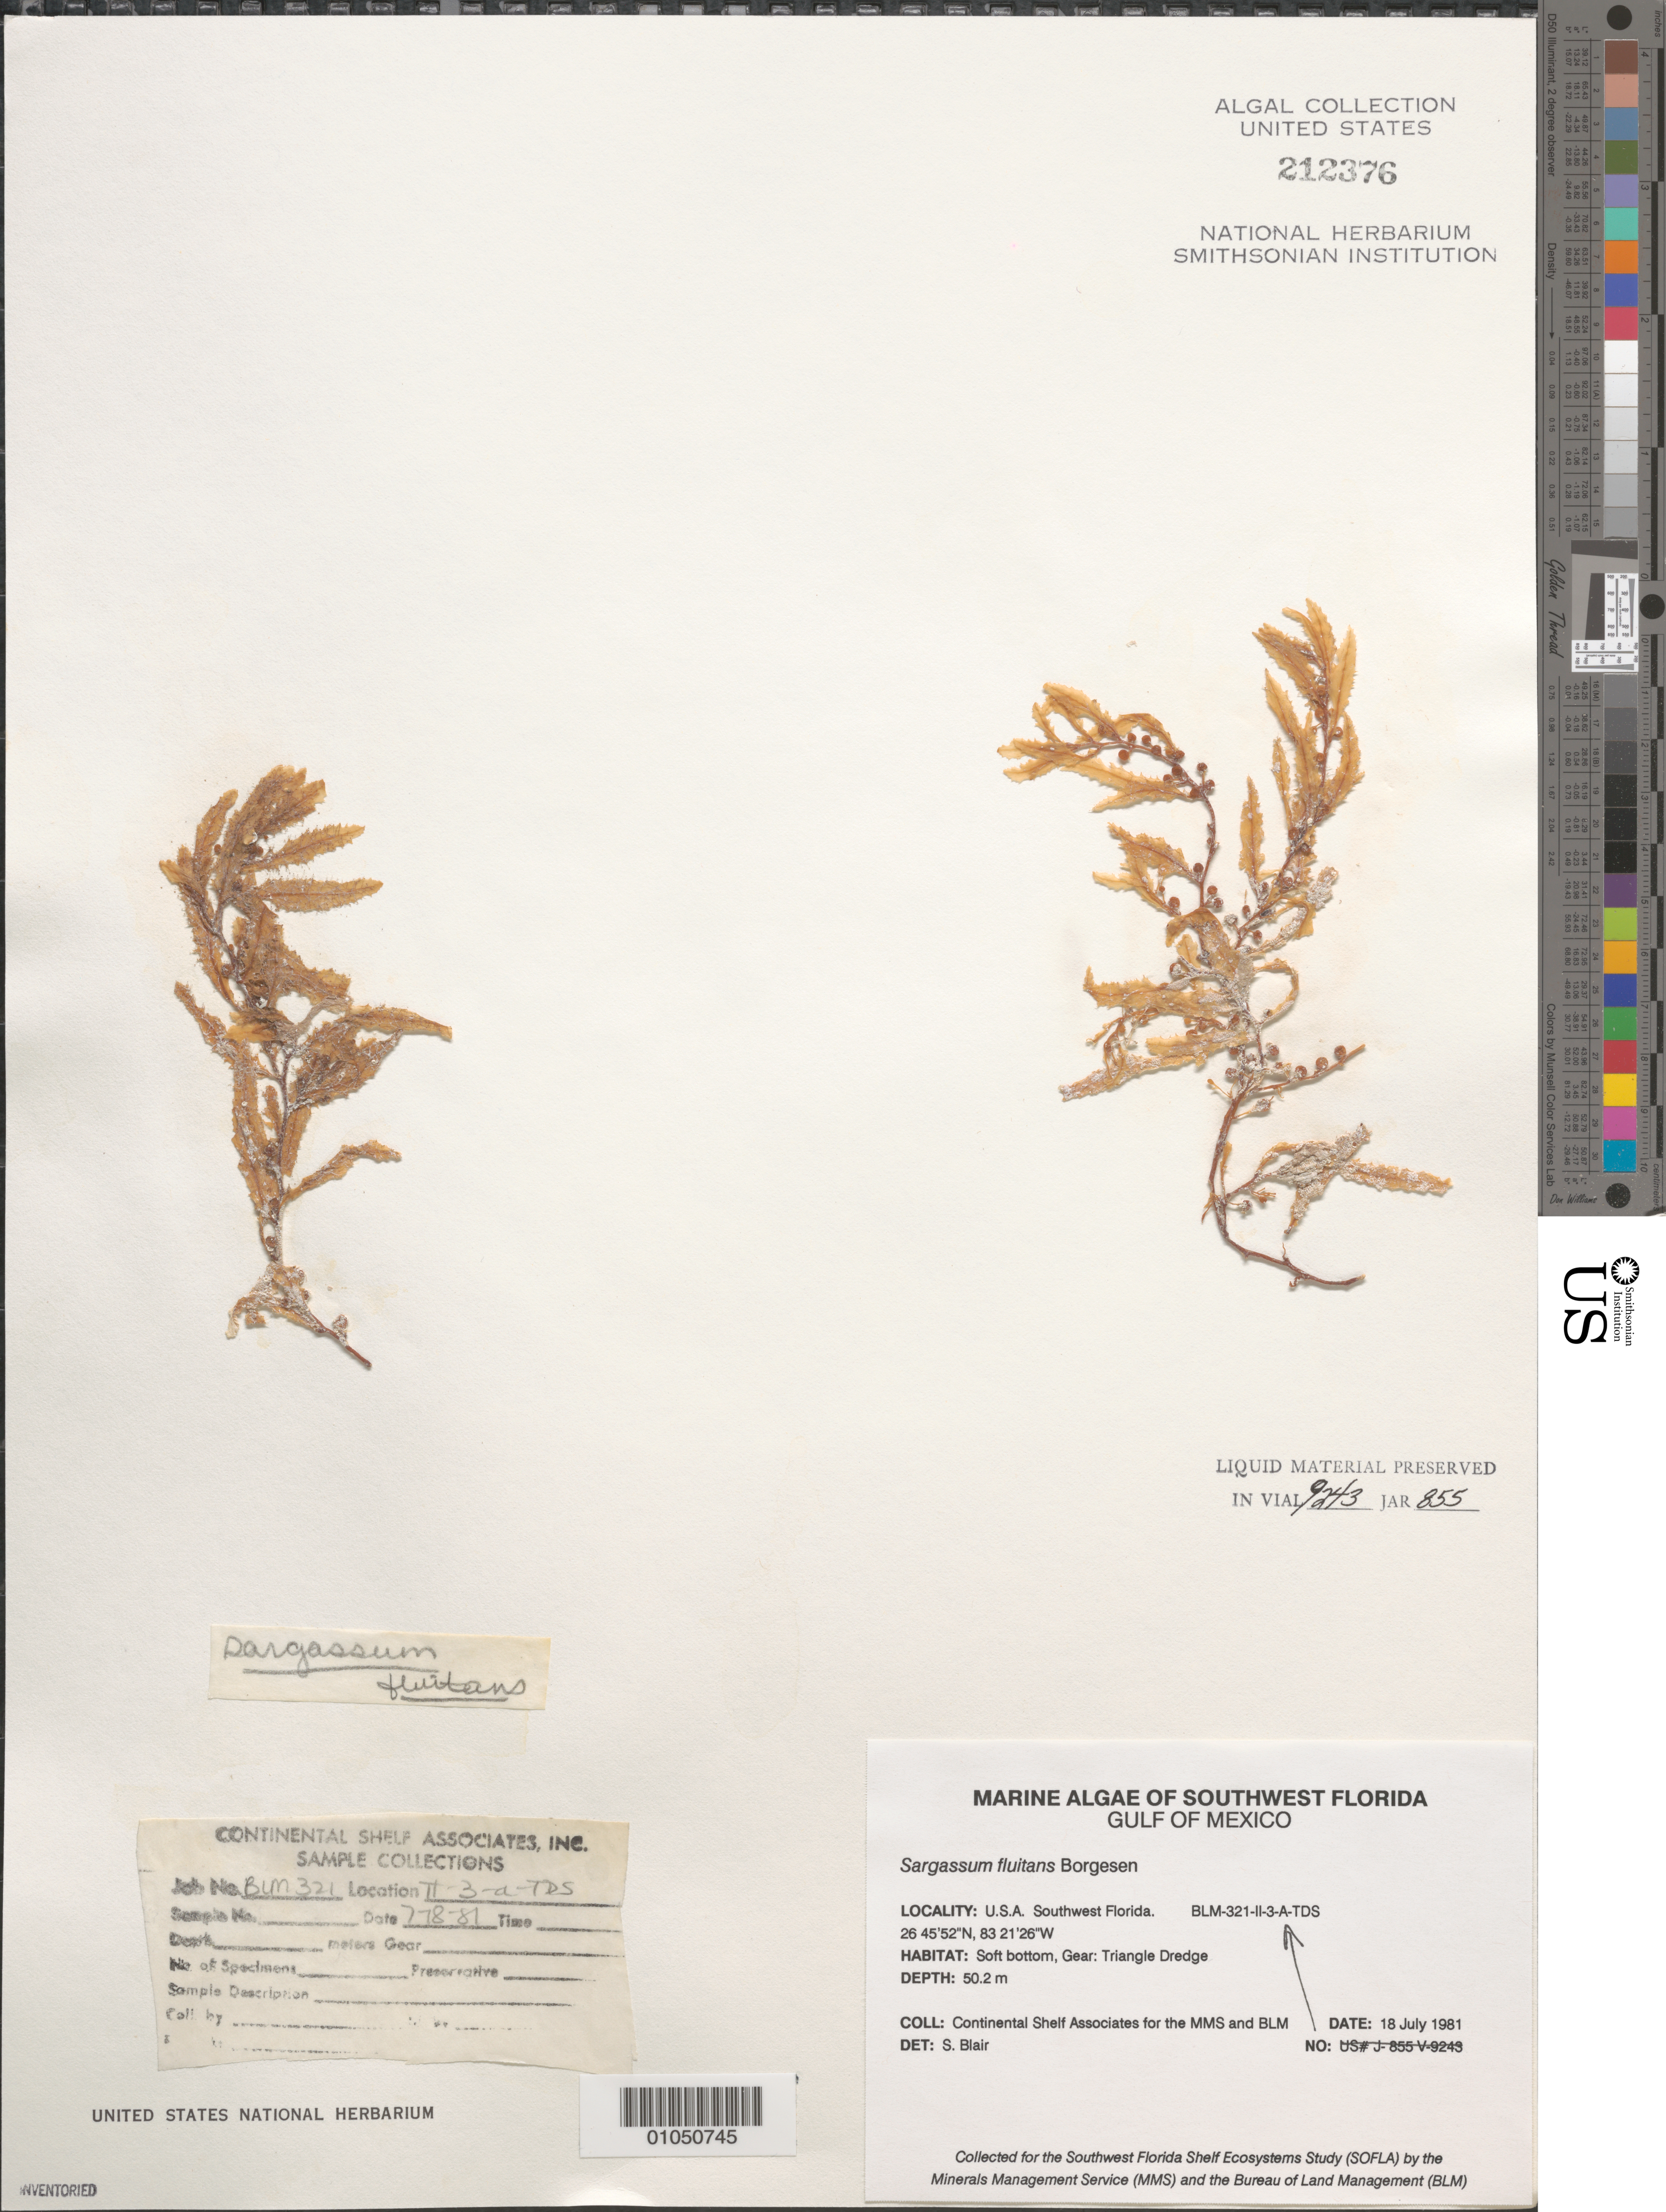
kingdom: Chromista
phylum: Ochrophyta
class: Phaeophyceae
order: Fucales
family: Sargassaceae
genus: Sargassum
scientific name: Sargassum fluitans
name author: (Børgesen) Børgesen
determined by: Blair, S. M.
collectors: Continental Shelf Associates for the MMS/BLM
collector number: BLM-321-II-3-A-TDS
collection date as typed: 18 Jul 1981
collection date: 1981-07-18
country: United States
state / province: Florida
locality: Gulf of Mexico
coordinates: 26 45'52"N, 83 21'26"W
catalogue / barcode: US 212376